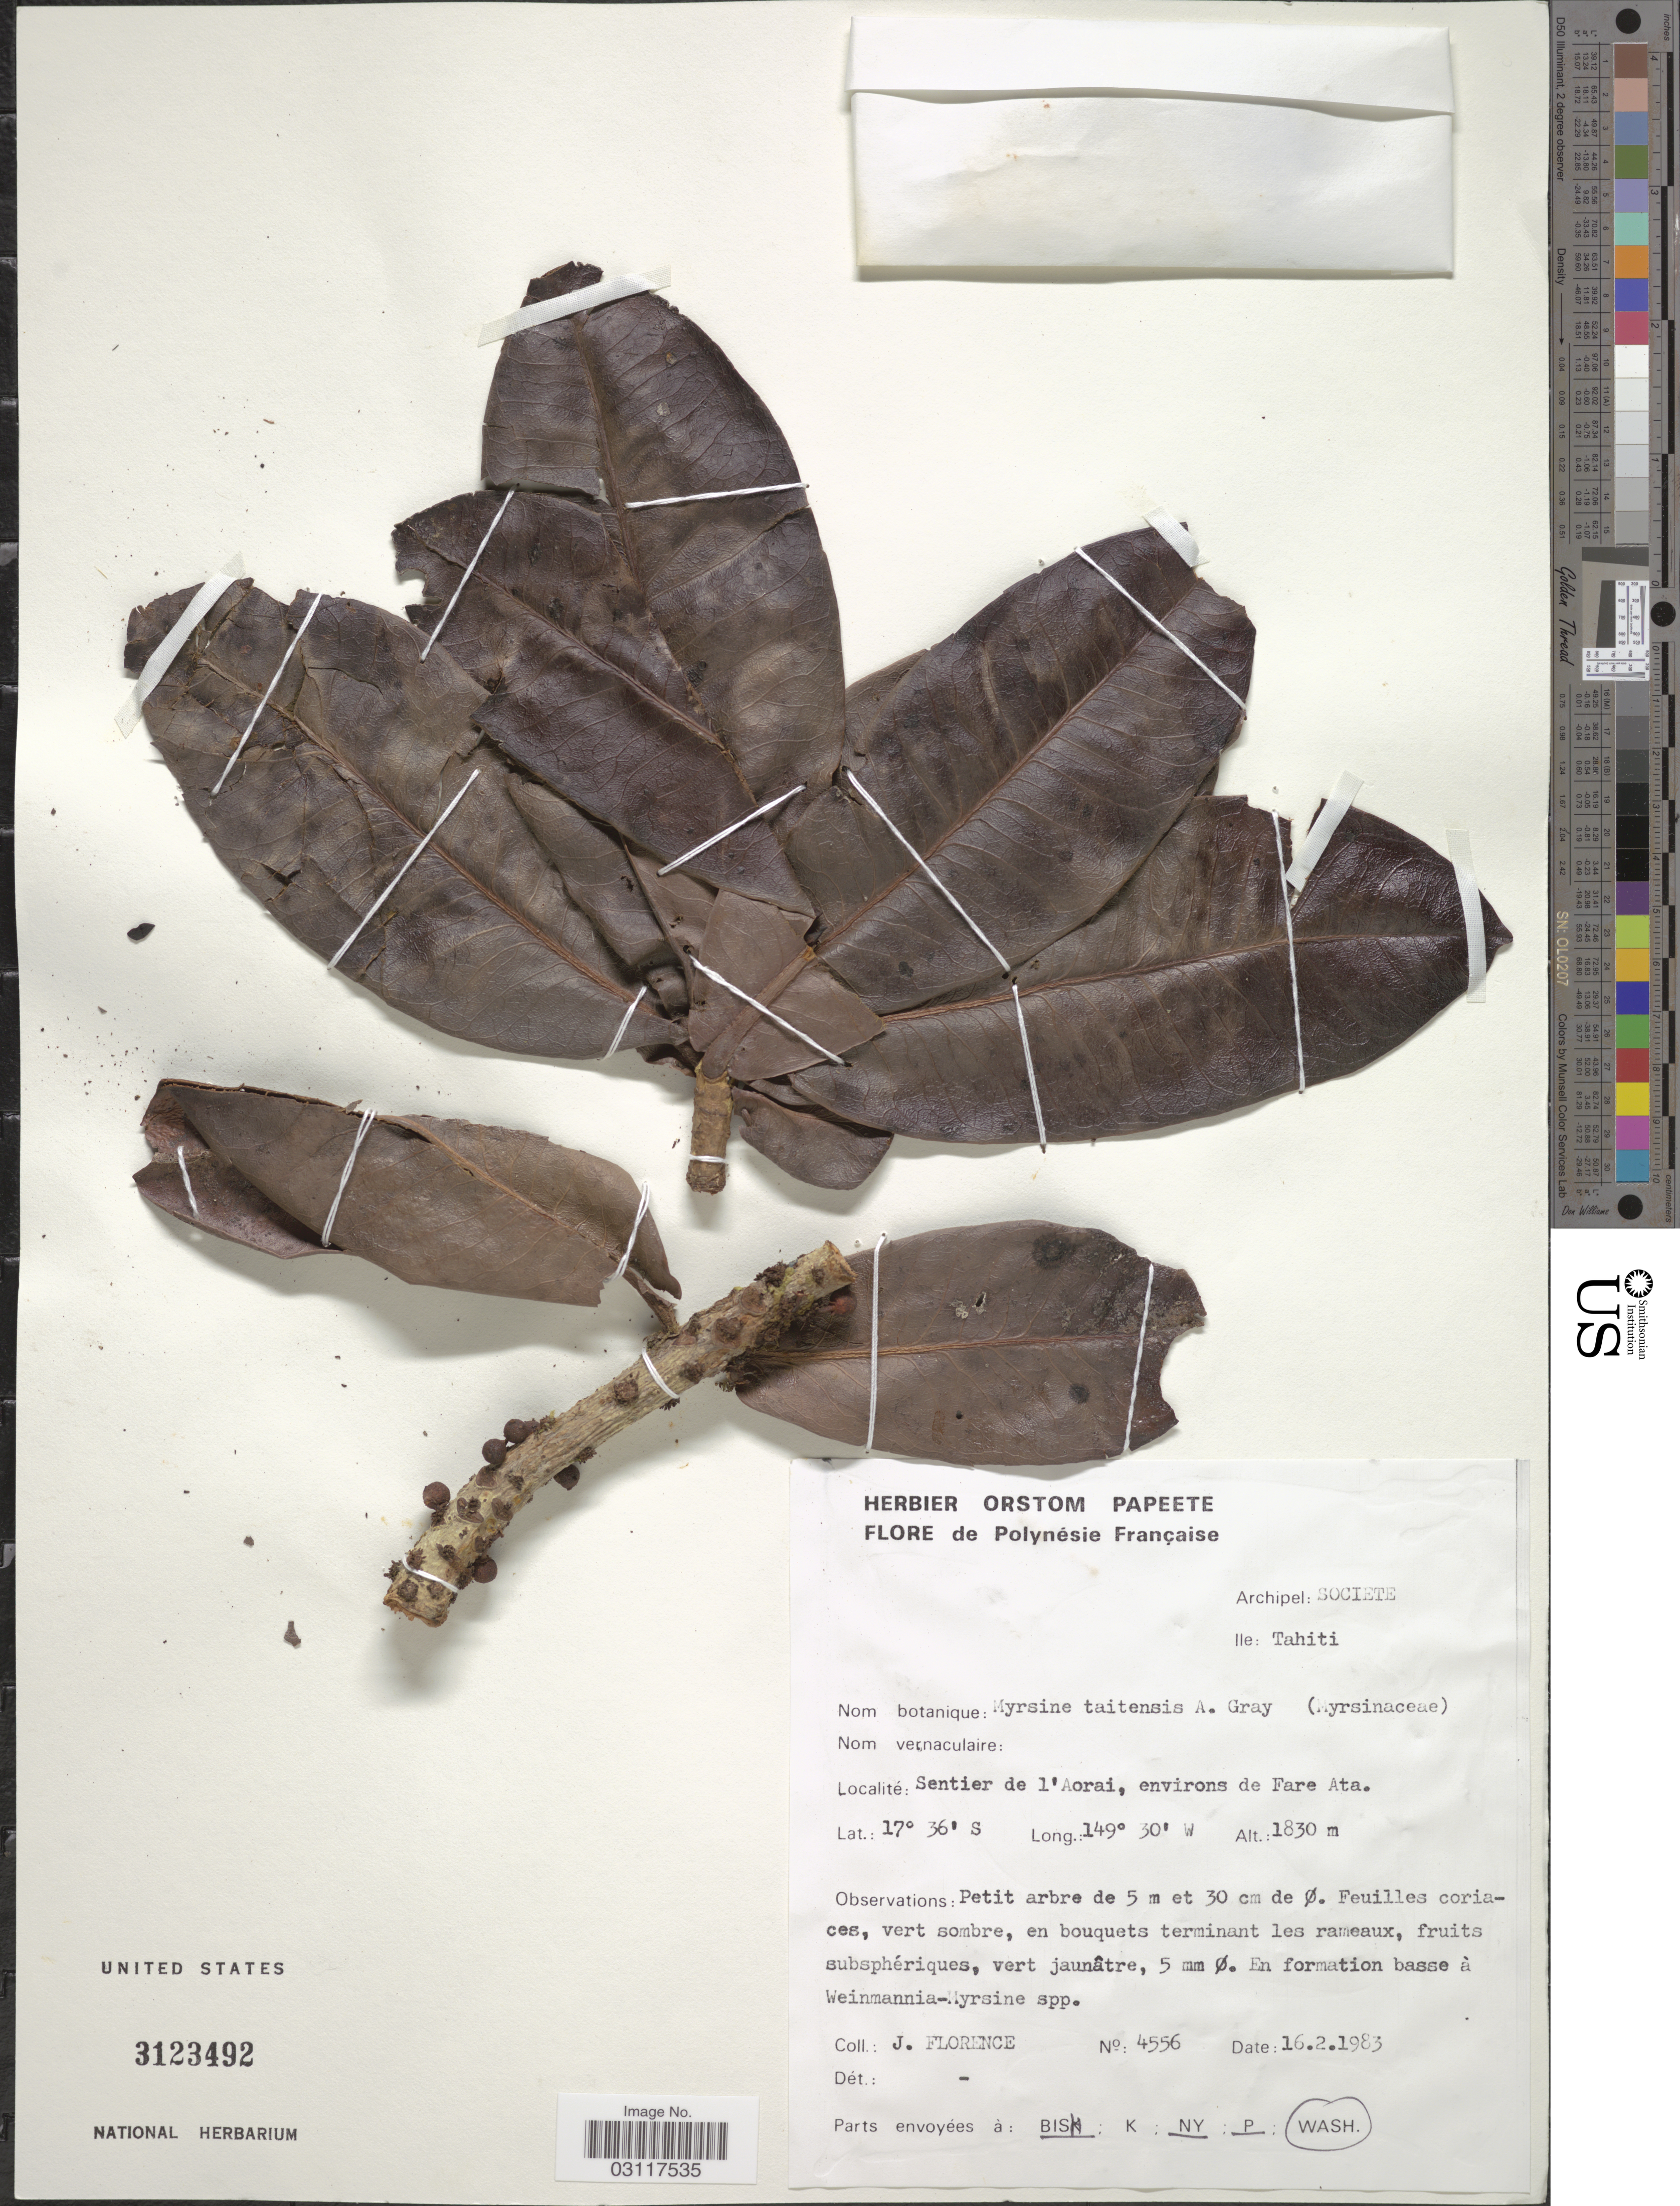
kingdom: Plantae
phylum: Tracheophyta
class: Magnoliopsida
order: Ericales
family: Primulaceae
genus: Myrsine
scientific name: Myrsine taitensis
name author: A. Gray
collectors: J. Florence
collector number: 4556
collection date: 1983-02-16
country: French Polynesia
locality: Archipel: Societe, Ile: Tahiti, Sentier de l'Aorai, environs de Fare Ata.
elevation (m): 1830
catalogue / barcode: US 3123492